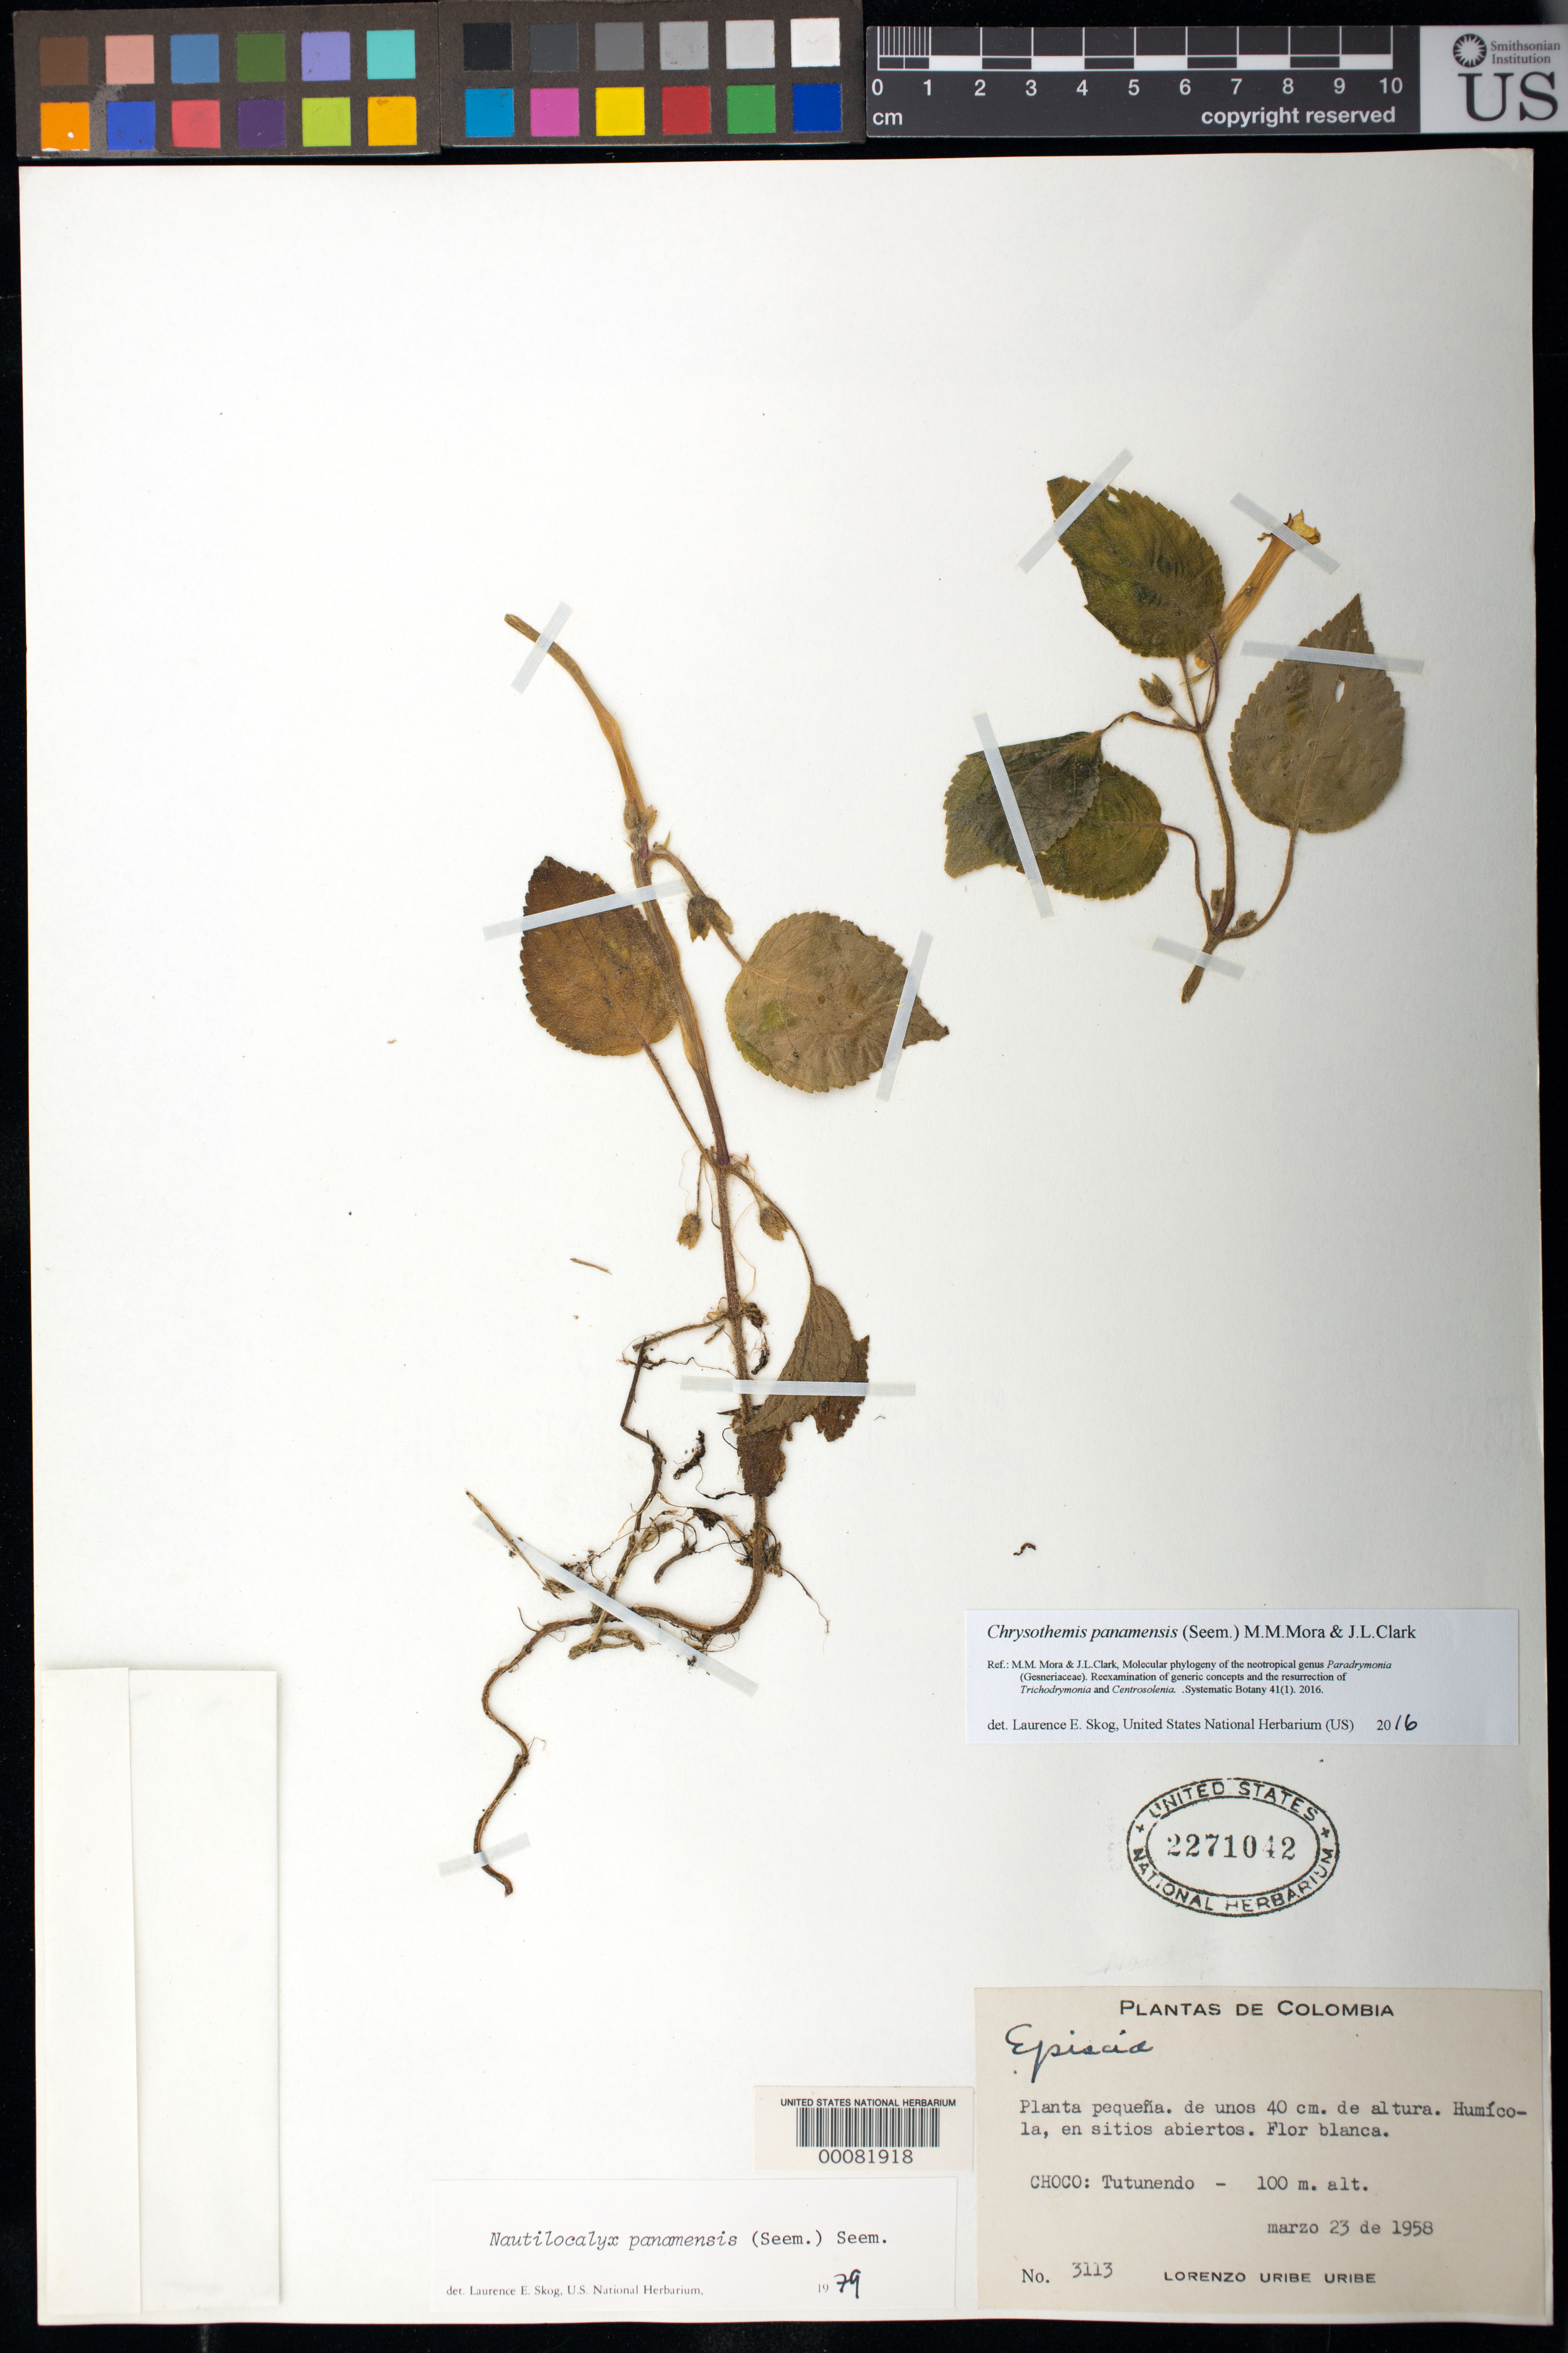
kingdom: Plantae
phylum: Tracheophyta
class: Magnoliopsida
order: Lamiales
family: Gesneriaceae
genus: Chrysothemis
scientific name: Chrysothemis panamensis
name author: (Seem.) M.M. Mora & J.L. Clark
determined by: Skog, Laurence E.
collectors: L. Uribe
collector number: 3113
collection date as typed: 23 Mar 1958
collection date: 1958-03-23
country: Colombia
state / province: Chocó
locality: Tutunendo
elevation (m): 100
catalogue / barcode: US 2271042